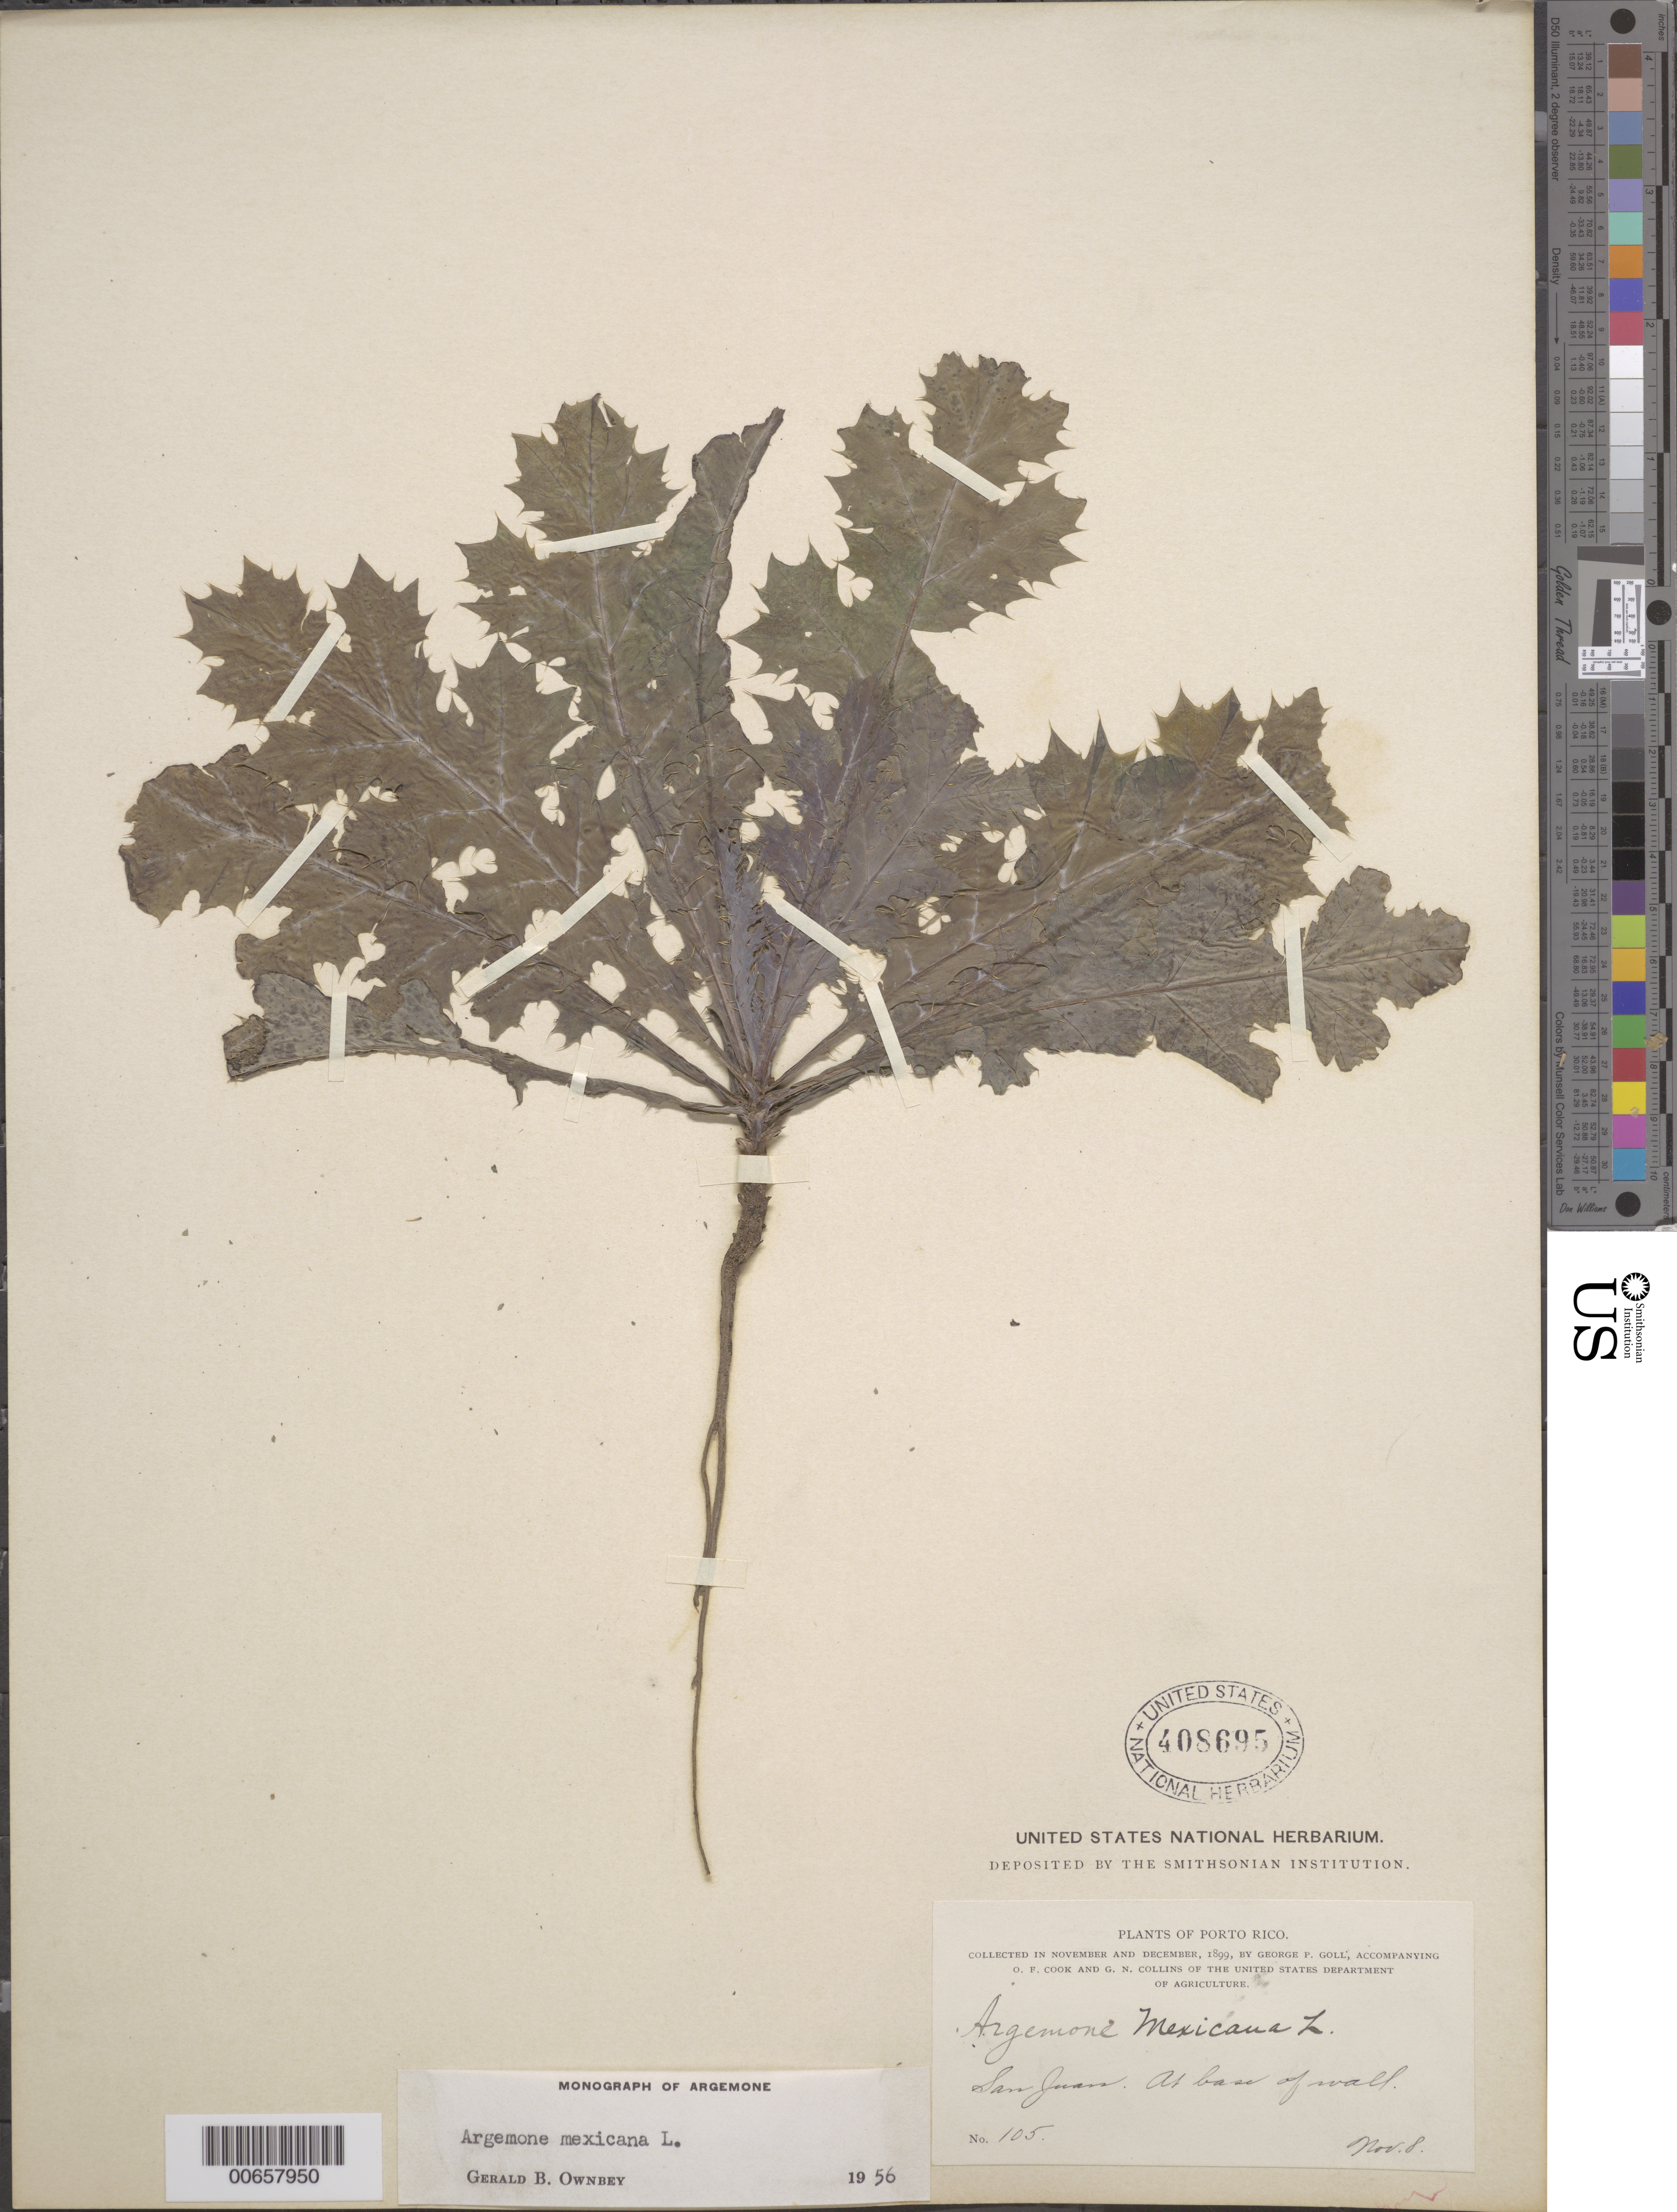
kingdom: Plantae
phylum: Tracheophyta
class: Magnoliopsida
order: Ranunculales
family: Papaveraceae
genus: Argemone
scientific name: Argemone mexicana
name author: L.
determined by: Ownbey, G. B.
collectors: G. Goll, O. F. Cook & G. Collins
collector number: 105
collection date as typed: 08 Nov 1899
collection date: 1899-11-08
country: Puerto Rico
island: Greater Antilles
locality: San Juan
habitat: At base of wall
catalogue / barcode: US 408695